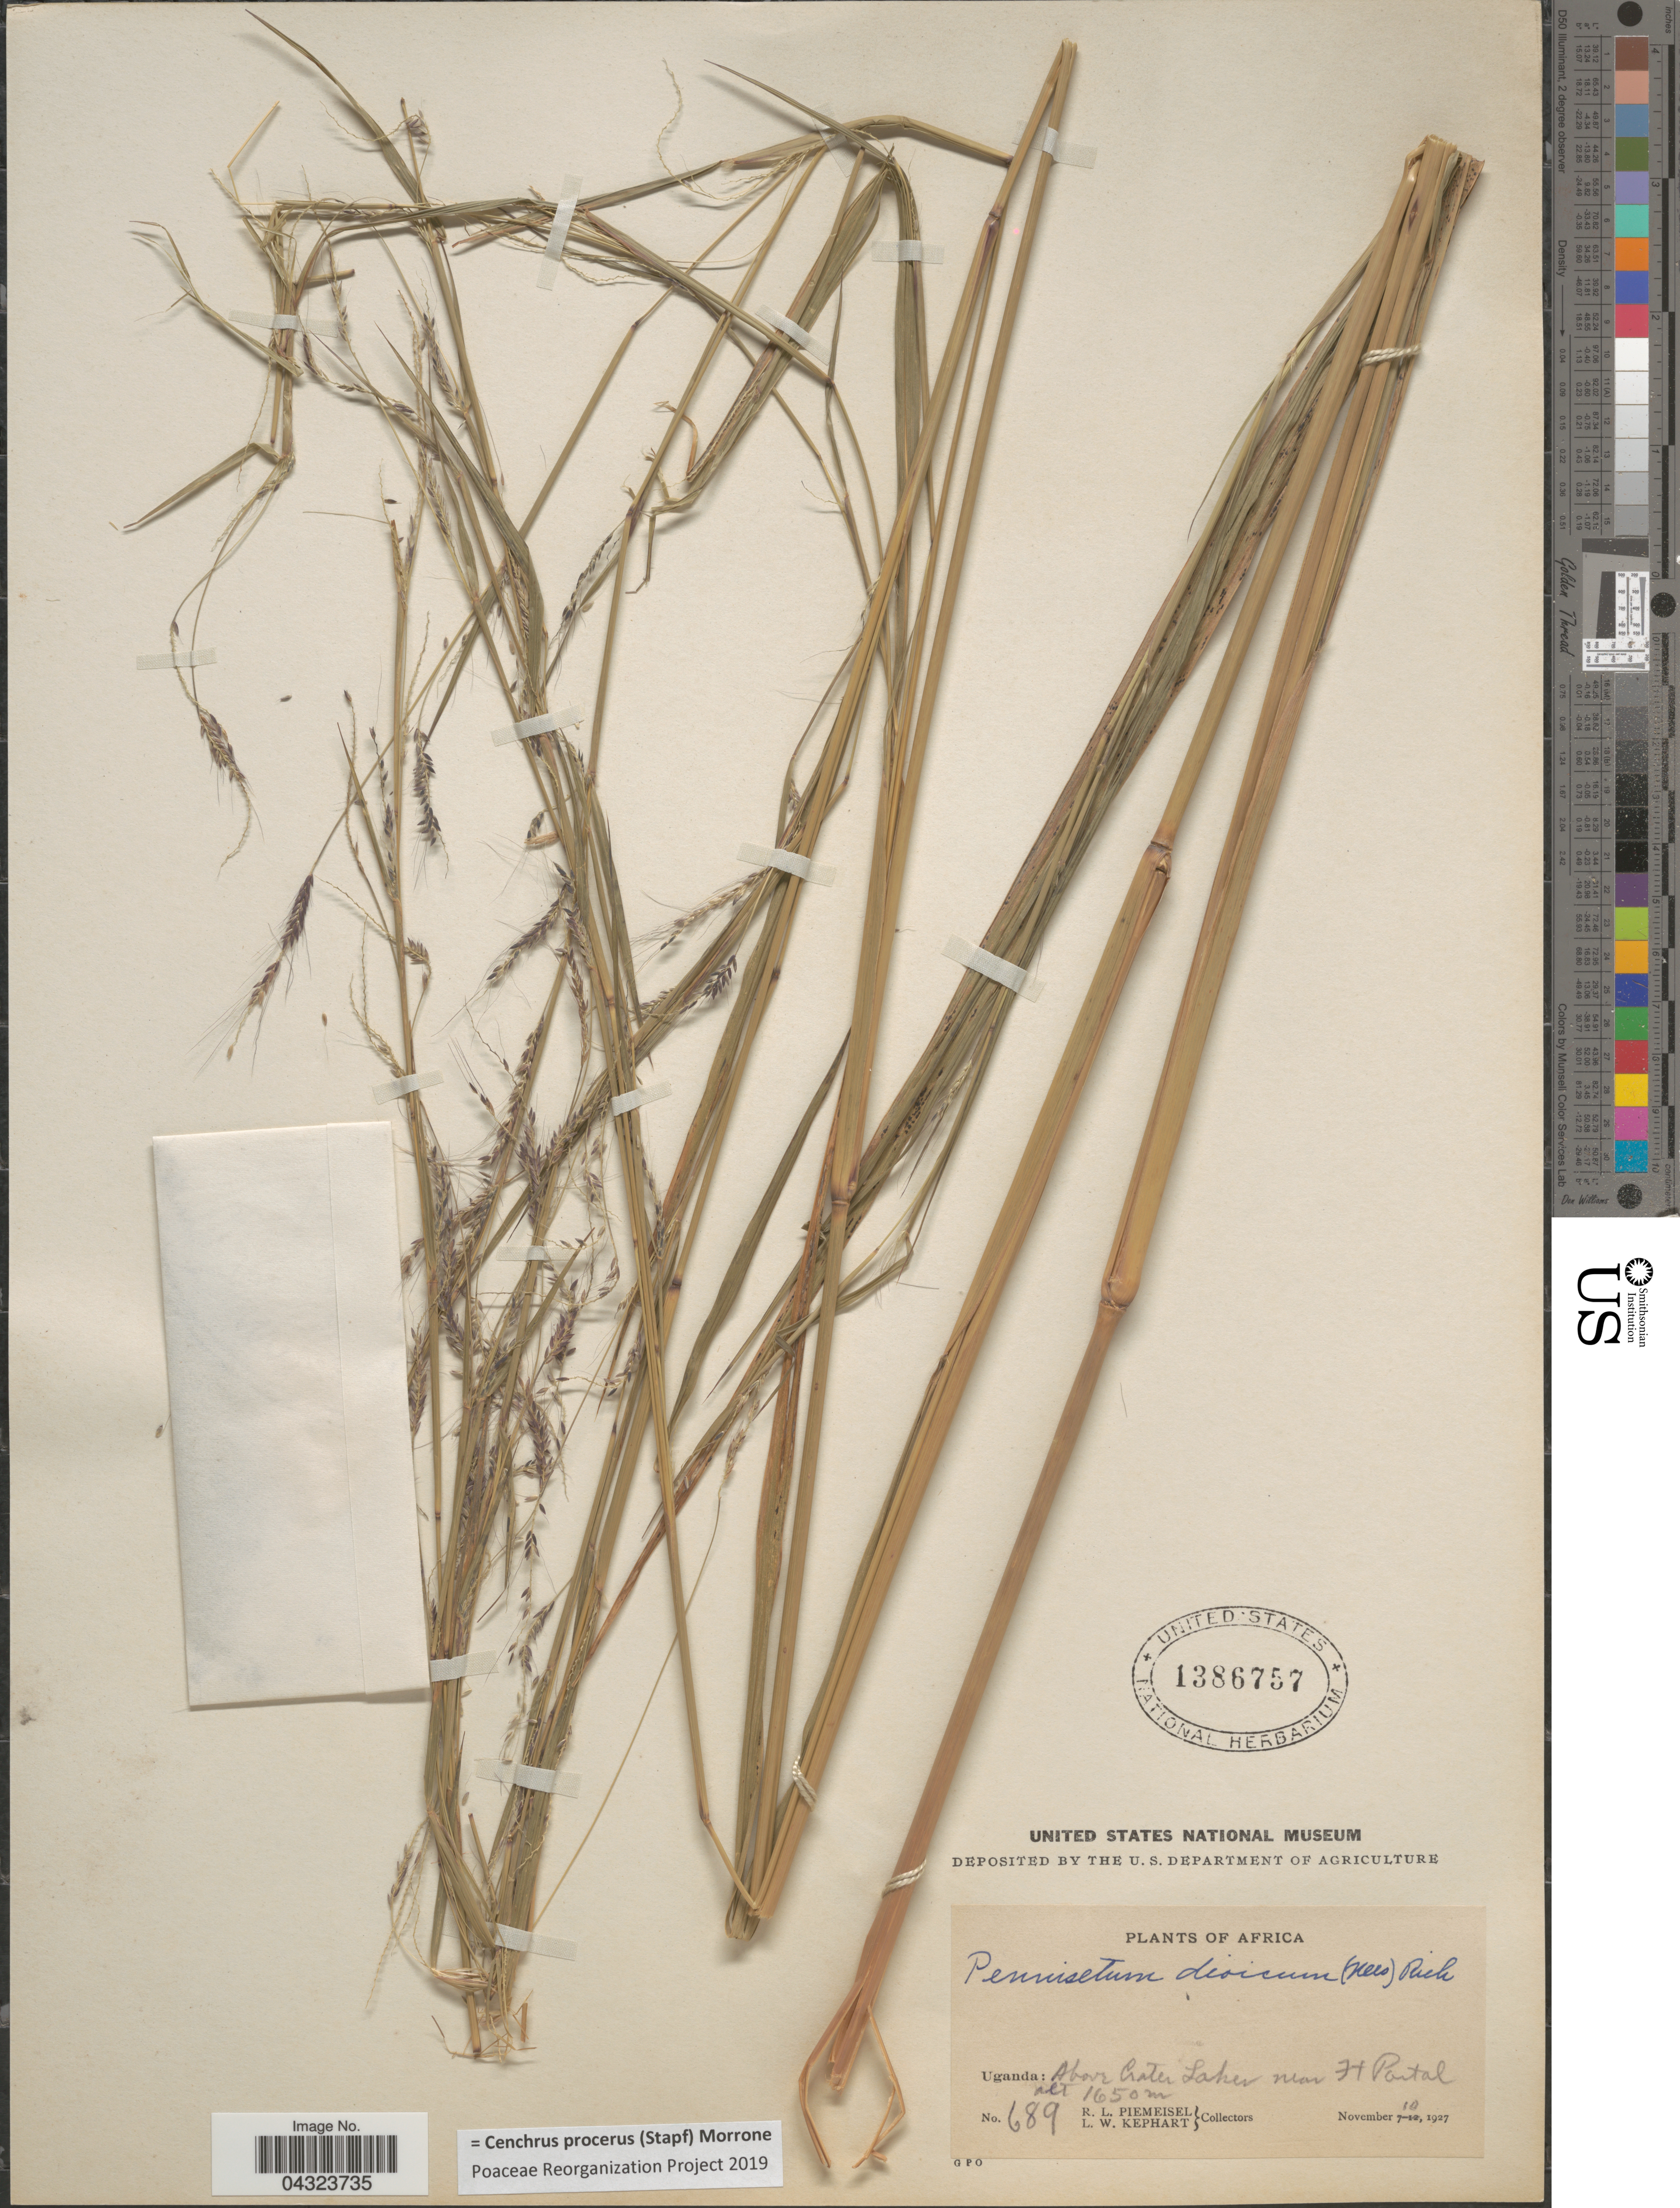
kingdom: Plantae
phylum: Tracheophyta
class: Liliopsida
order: Poales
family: Poaceae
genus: Cenchrus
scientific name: Cenchrus procerus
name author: (Stapf) Morrone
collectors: R. L. Piemeisel & L. W. Kephart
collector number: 689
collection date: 1927-11-10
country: Uganda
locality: Above Crater Lakes near Ft. Portal.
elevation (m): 1650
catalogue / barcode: US 1386757